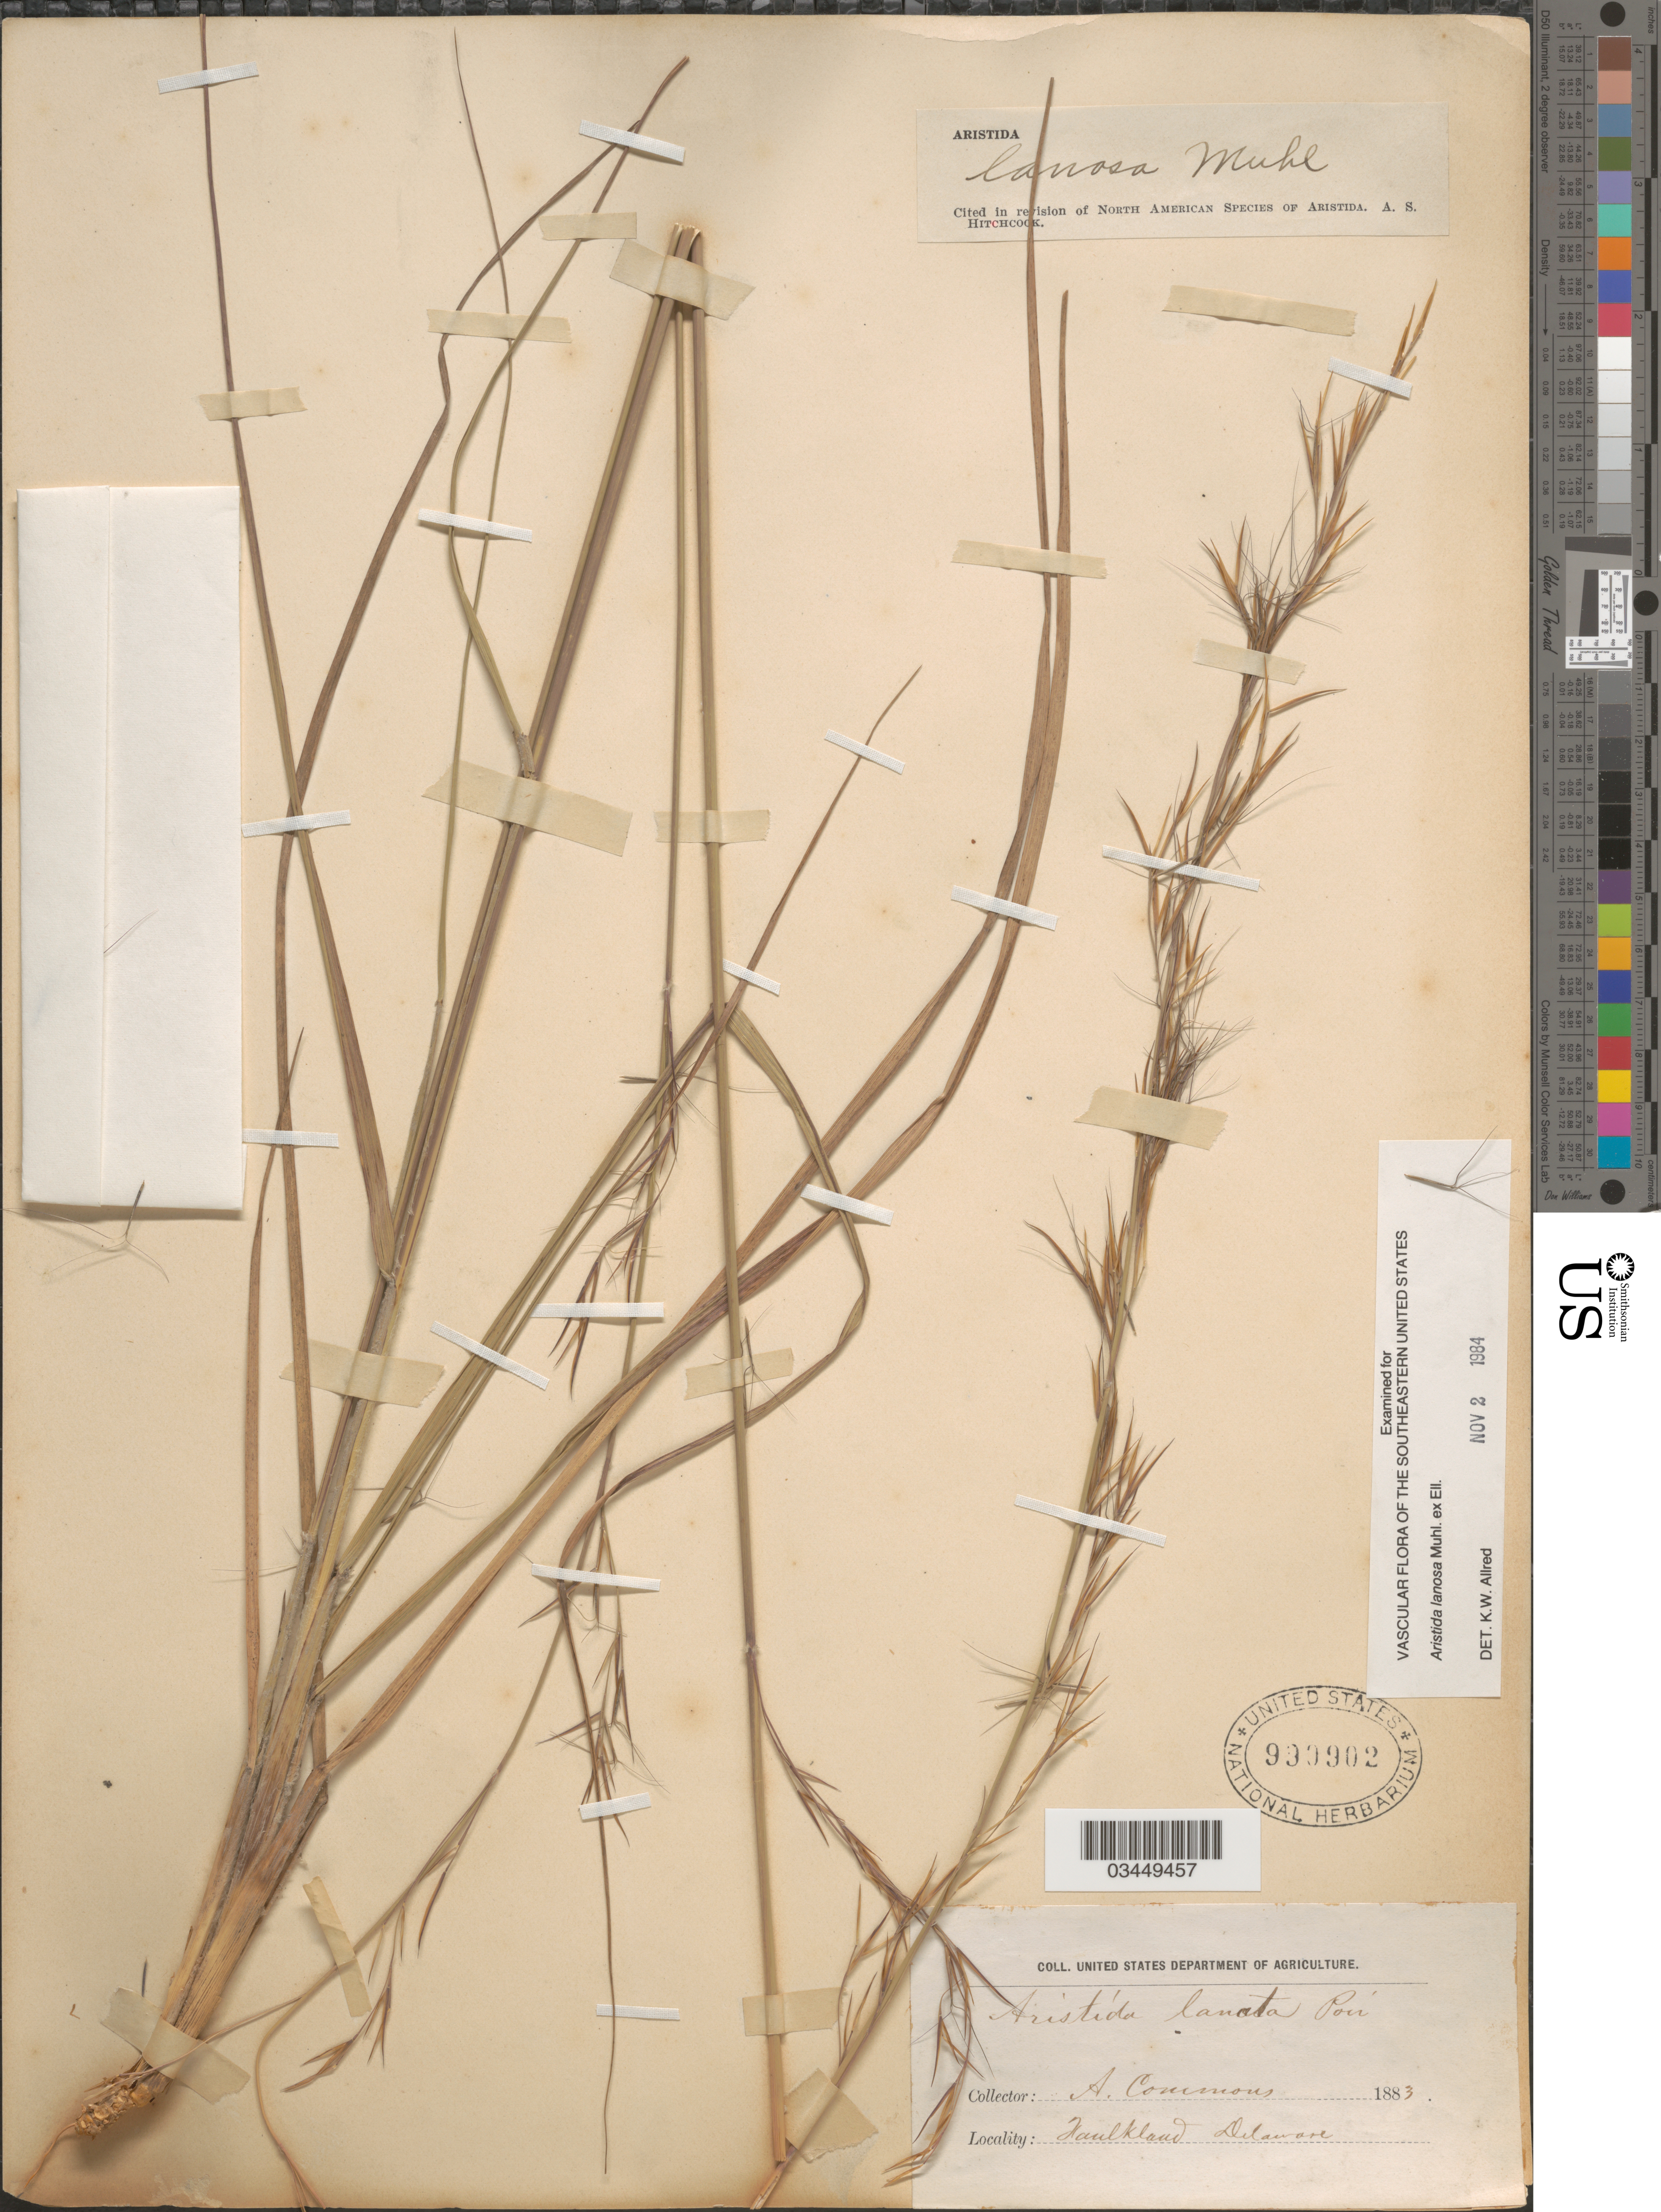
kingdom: Plantae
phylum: Tracheophyta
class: Liliopsida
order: Poales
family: Poaceae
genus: Aristida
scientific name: Aristida lanosa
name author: Muhl.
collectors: A. Commons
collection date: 1883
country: United States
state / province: Delaware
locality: Faulkland.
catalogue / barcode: US 990902